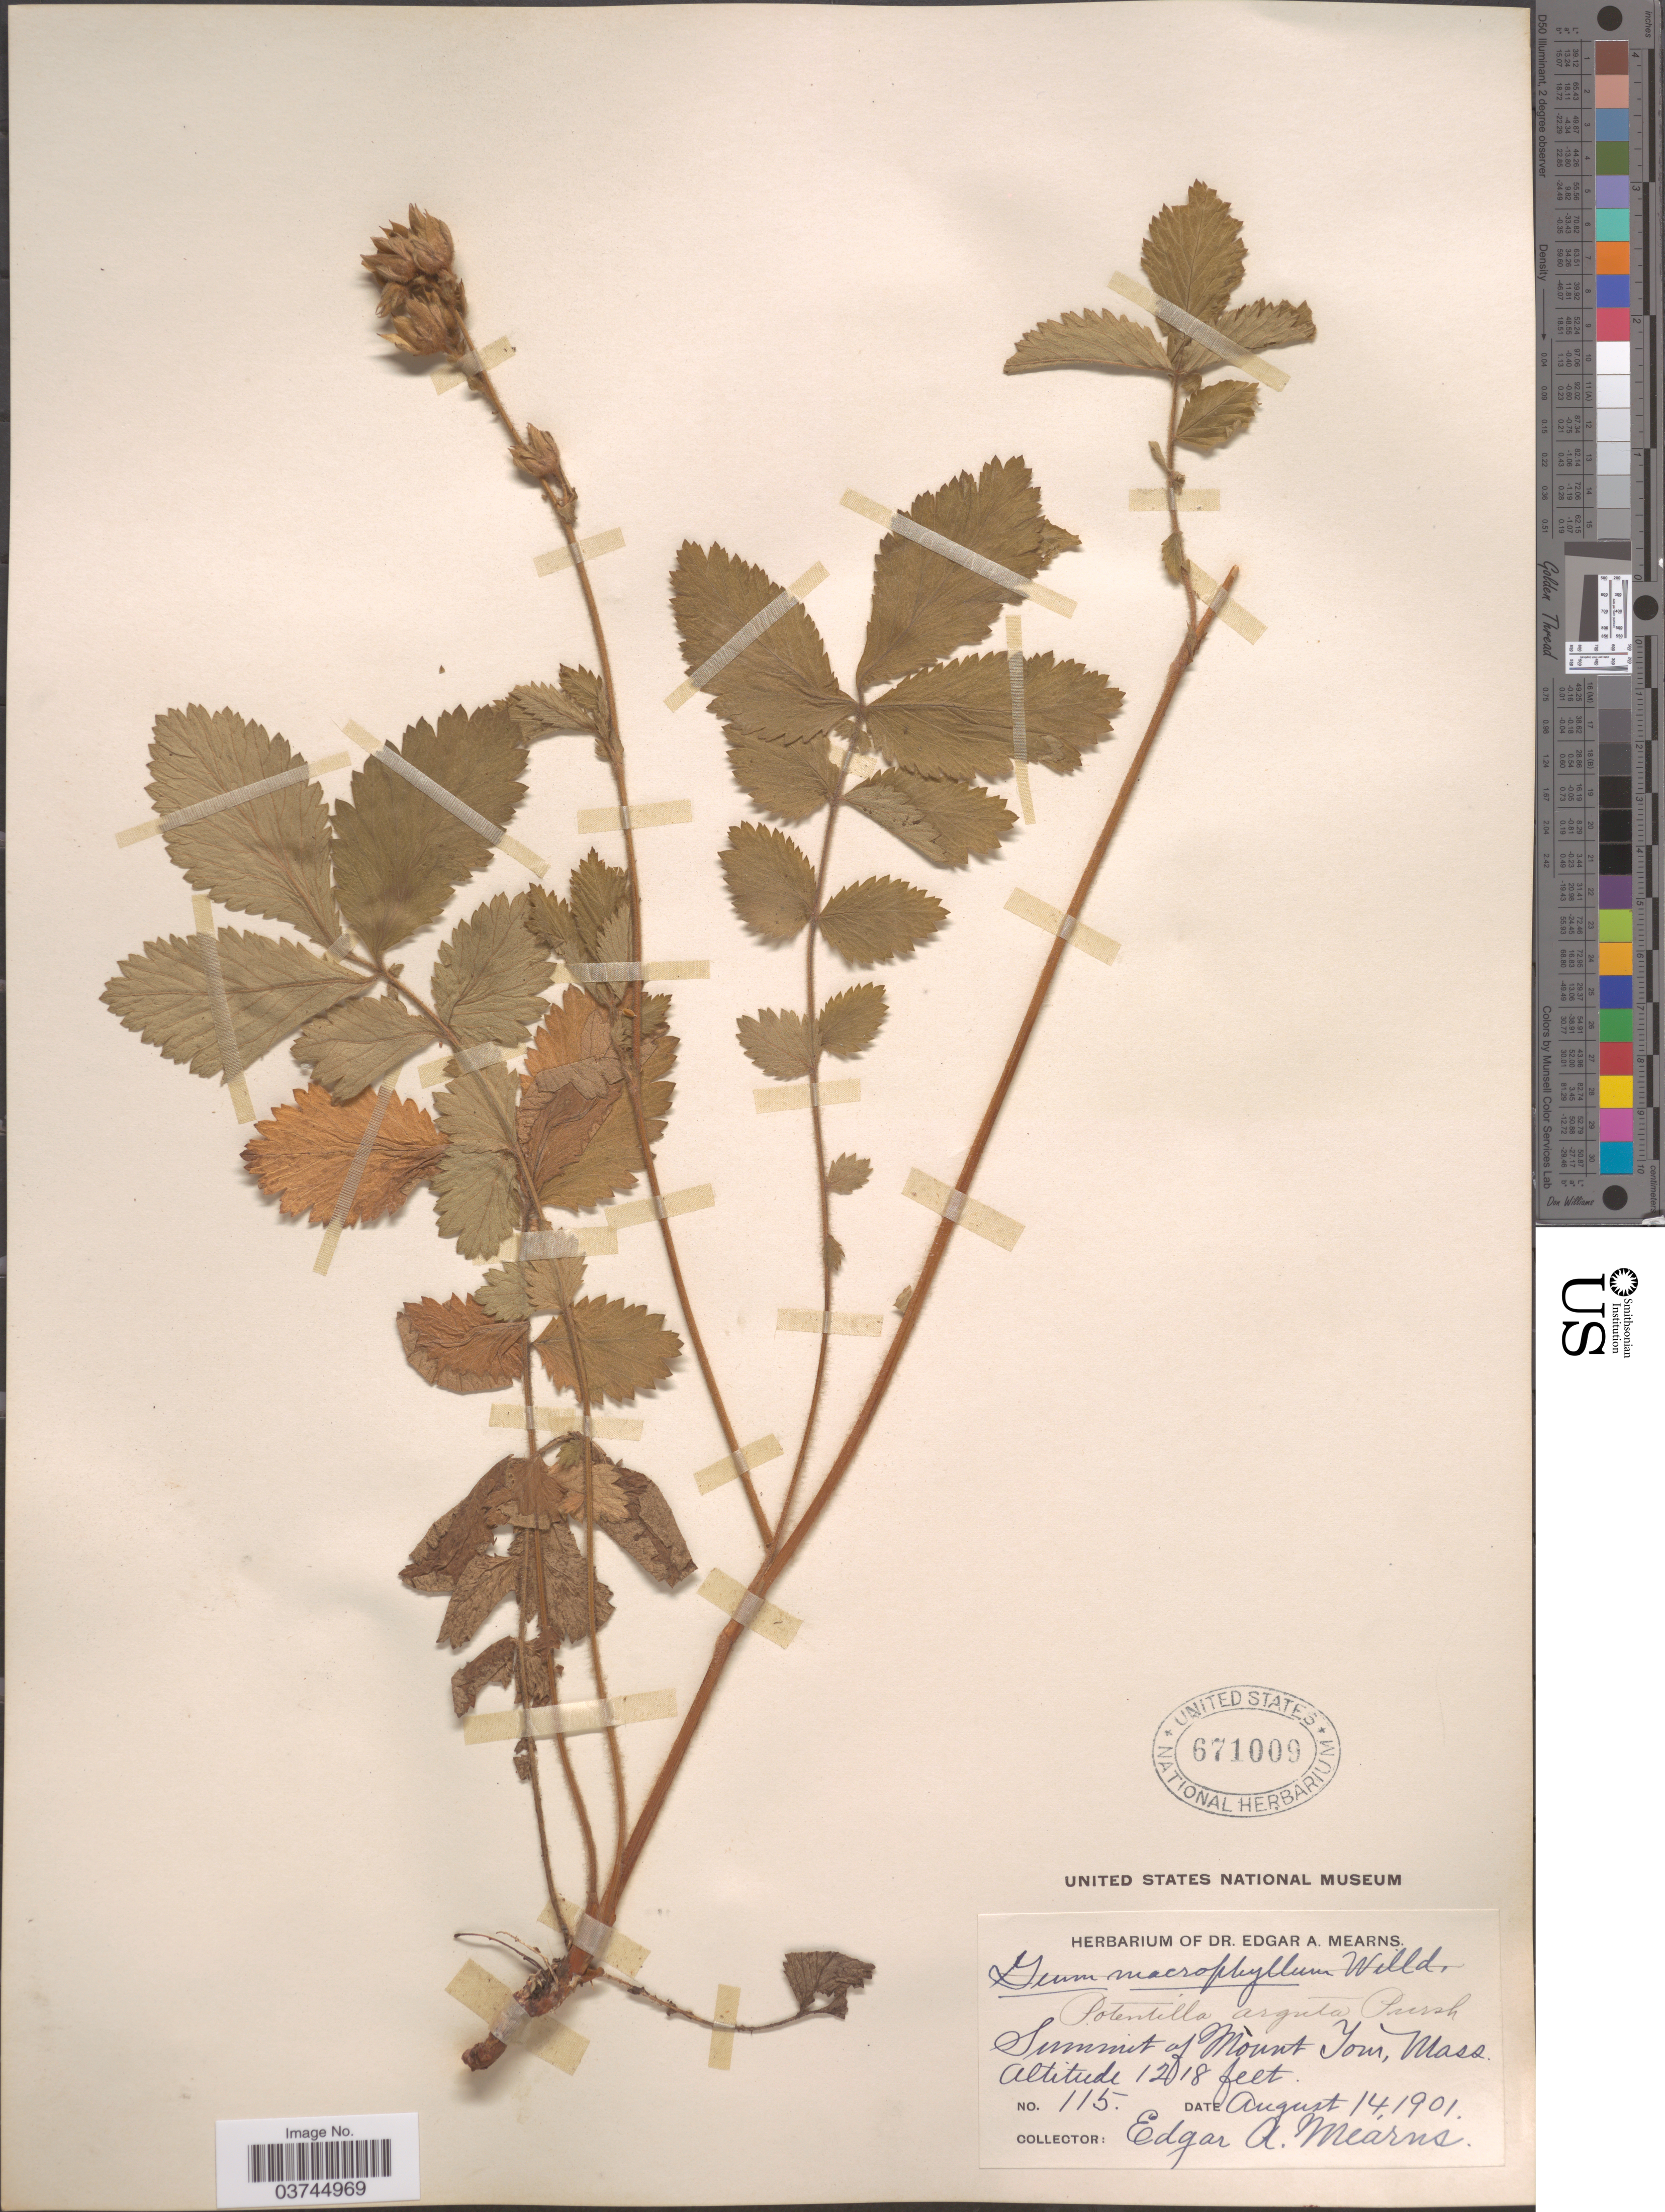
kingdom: Plantae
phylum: Tracheophyta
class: Magnoliopsida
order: Rosales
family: Rosaceae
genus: Drymocallis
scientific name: Drymocallis arguta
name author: (Pursh) Rydb.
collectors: E. A. Mearns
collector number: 115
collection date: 1901-08-14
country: United States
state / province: Massachusetts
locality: Summit of Mount Tom.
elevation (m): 371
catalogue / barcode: US 671009